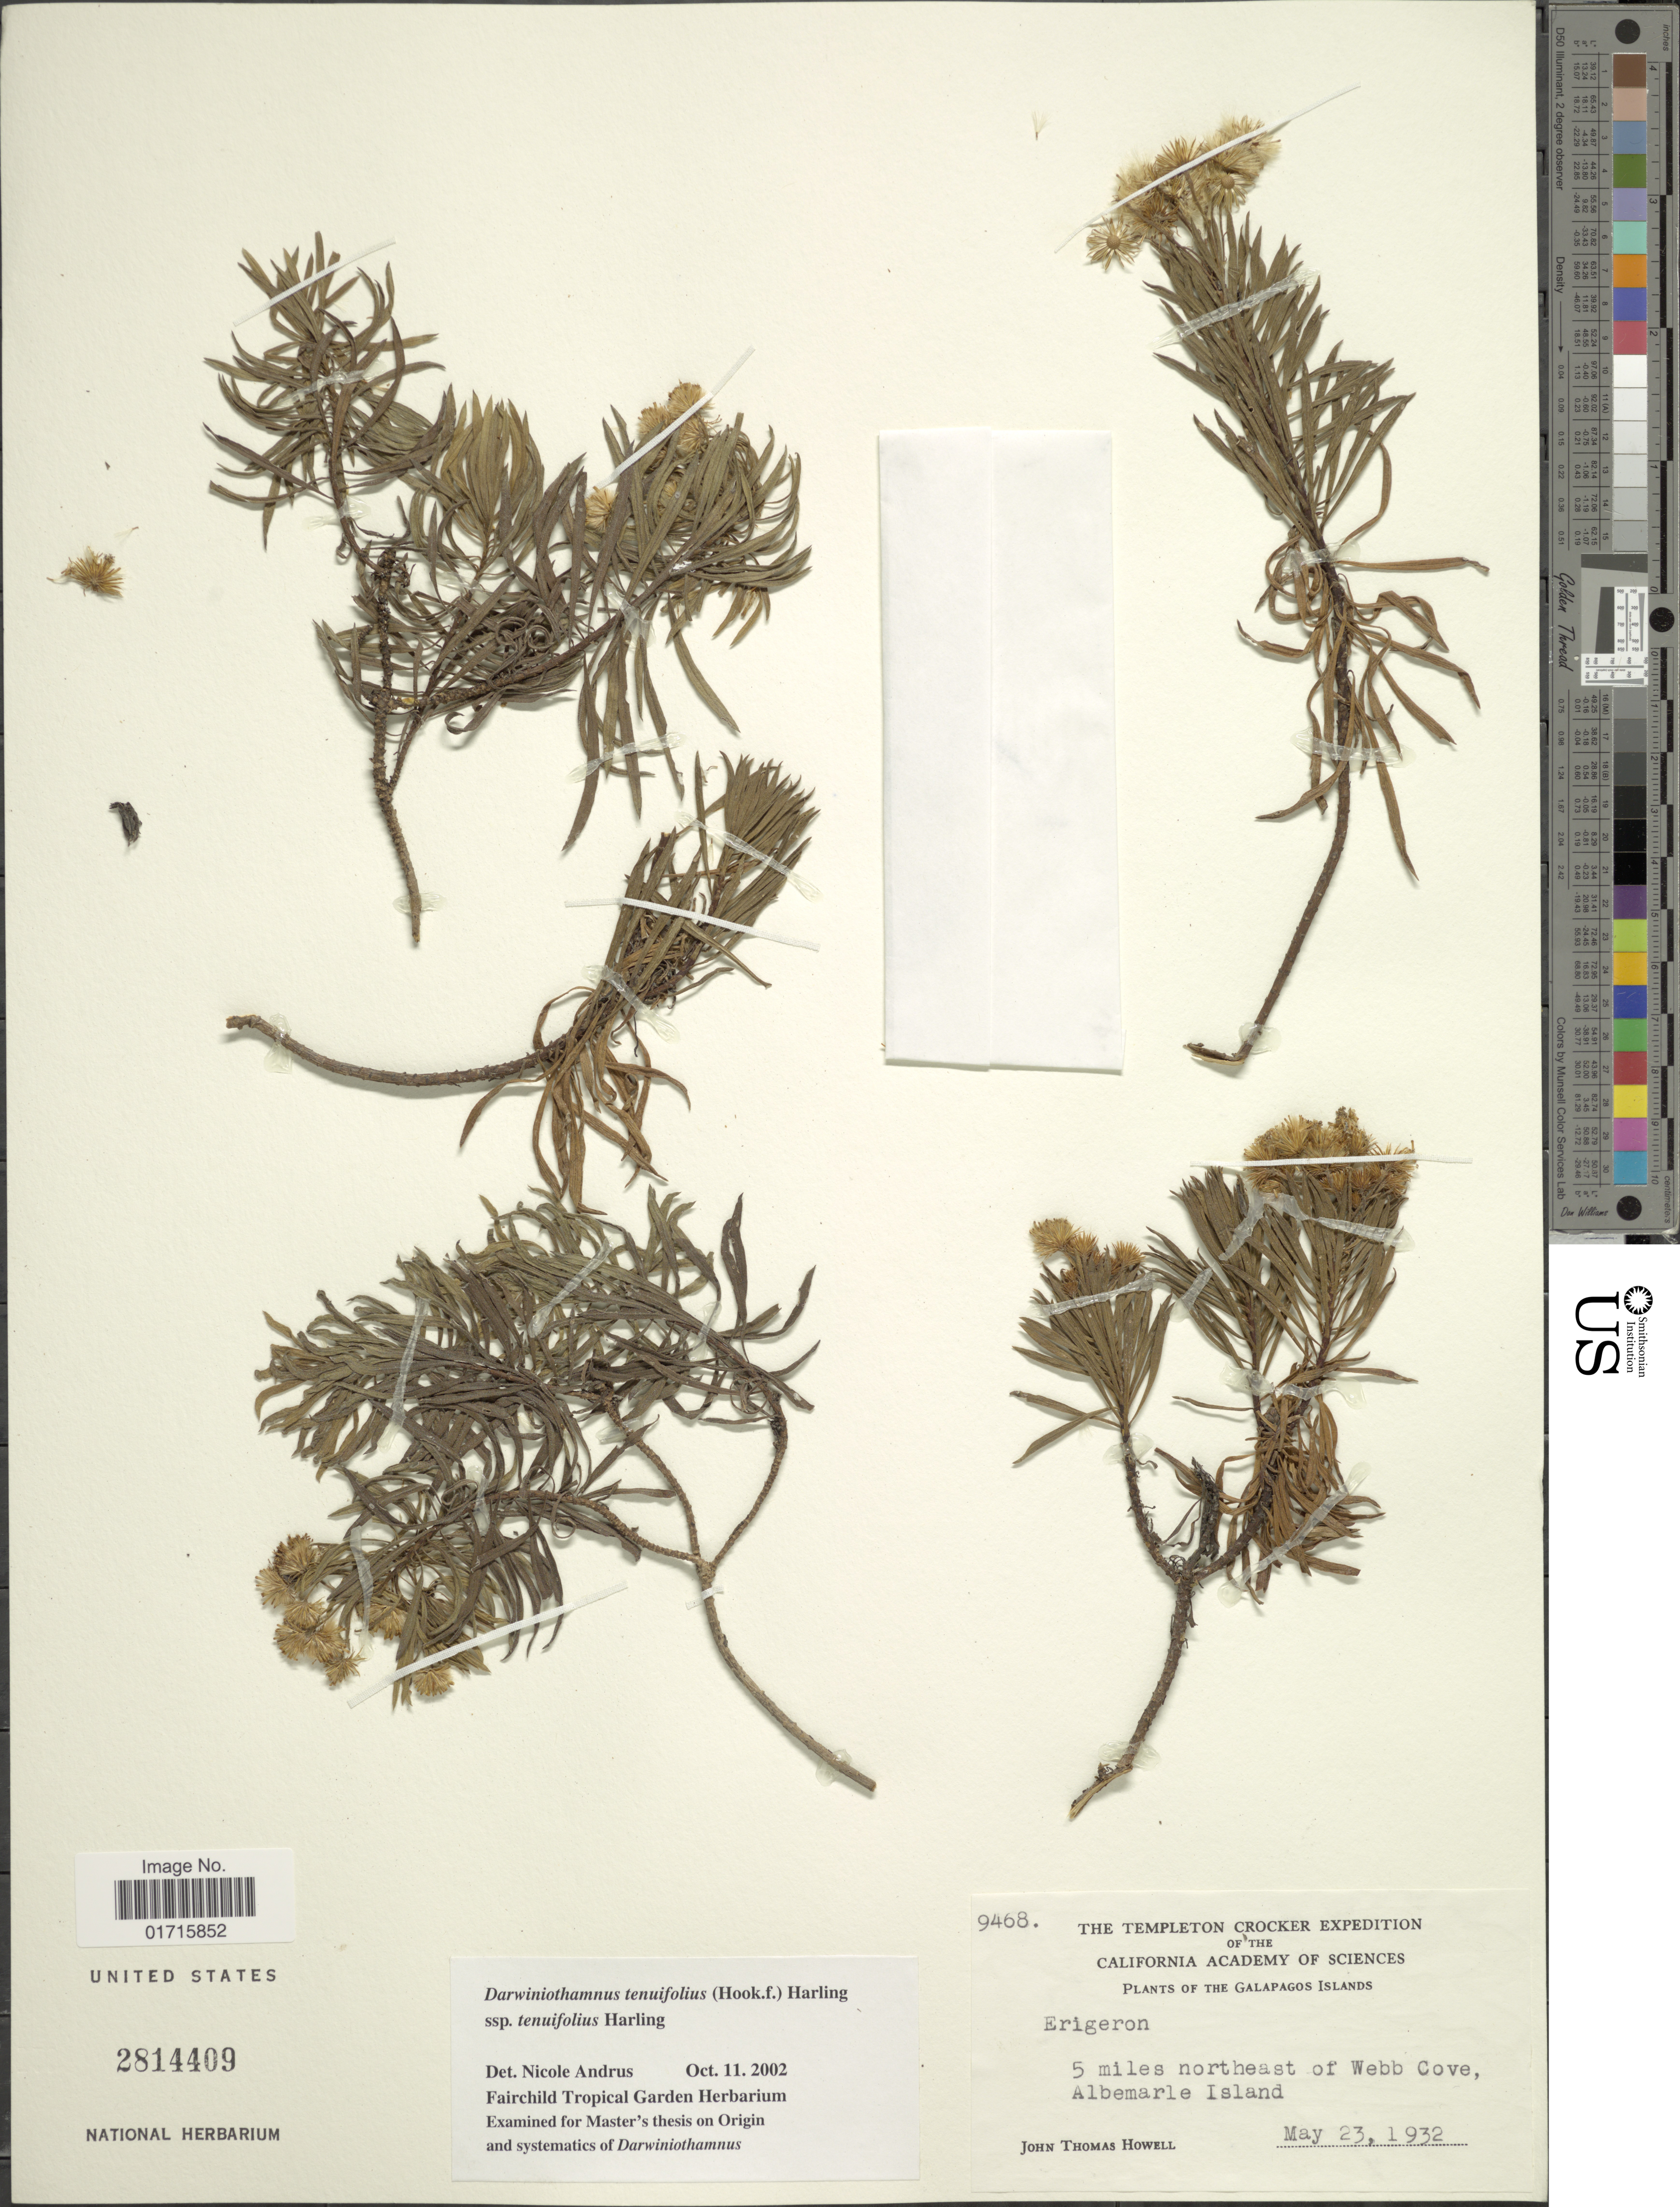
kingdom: Plantae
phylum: Tracheophyta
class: Magnoliopsida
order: Asterales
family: Asteraceae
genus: Darwiniothamnus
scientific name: Darwiniothamnus tenuifolius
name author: (Hook. f.) Harling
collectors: J. T. Howell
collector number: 9468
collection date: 1932-05-23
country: Ecuador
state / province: Colón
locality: The Galapagos Islands. 5 miles northeast of Webb Cove, Albemarle Island.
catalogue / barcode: US 2814409